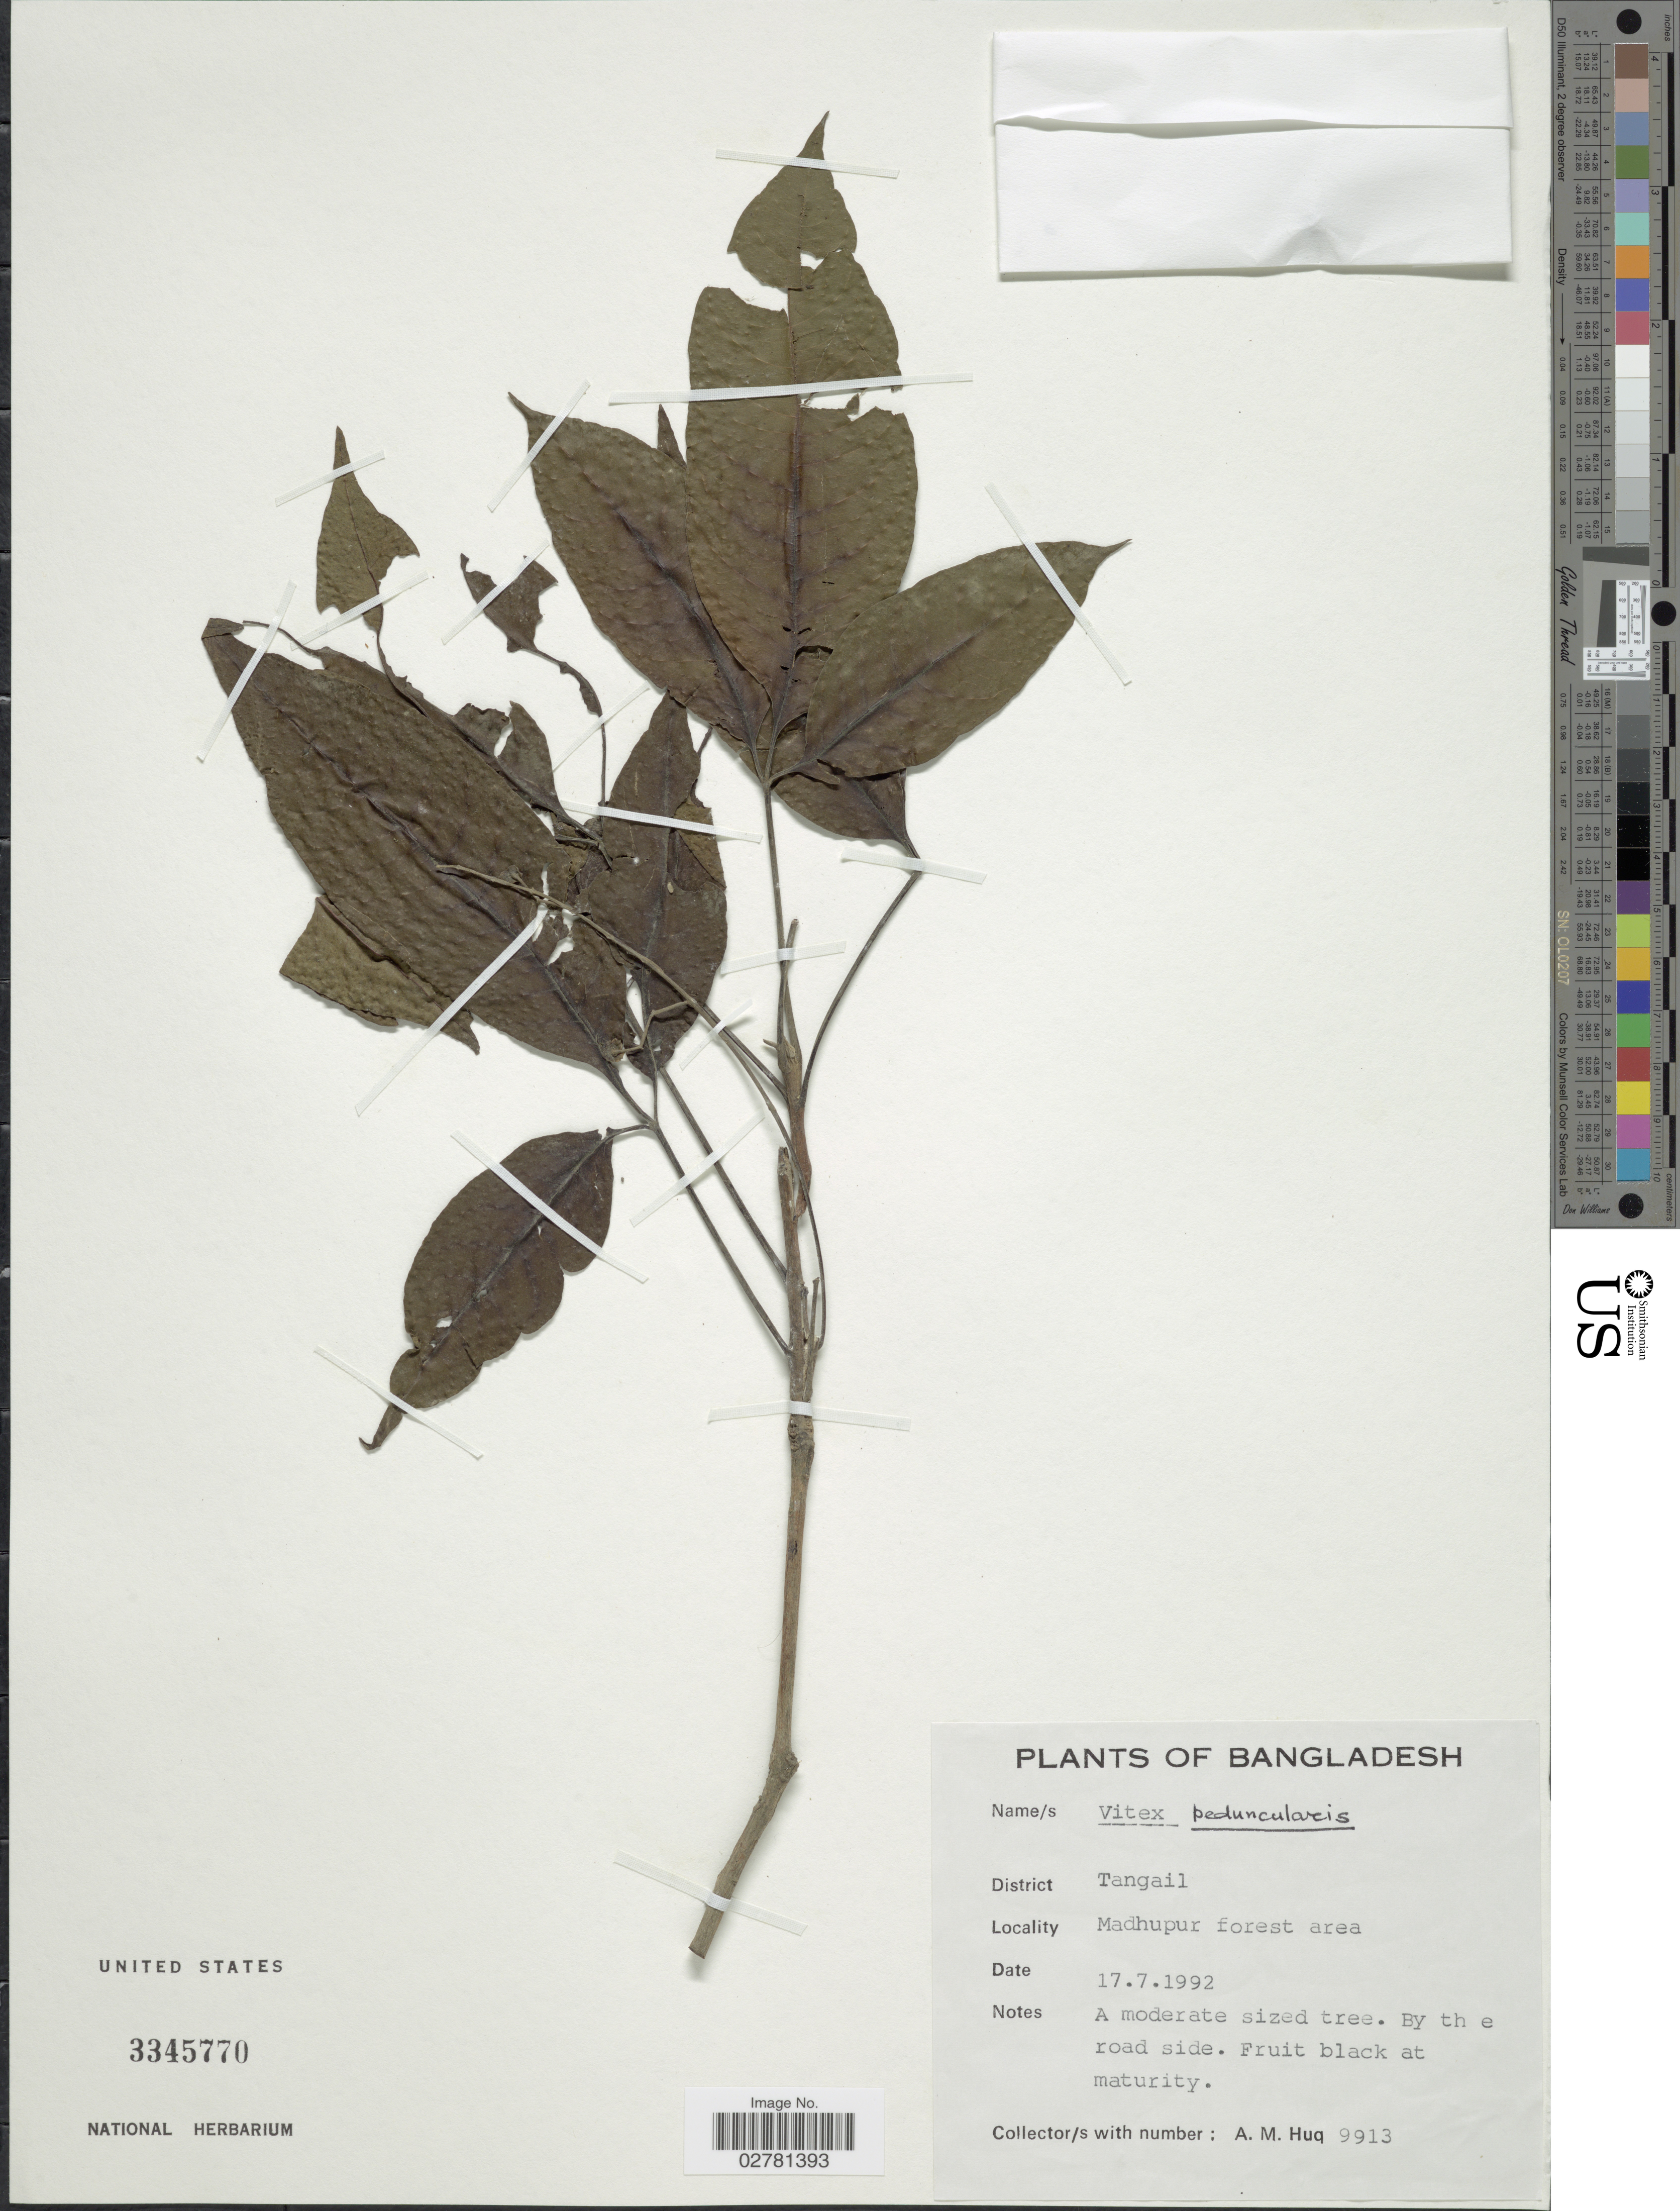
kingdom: Plantae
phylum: Tracheophyta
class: Magnoliopsida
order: Lamiales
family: Lamiaceae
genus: Vitex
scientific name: Vitex peduncularis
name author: Wall.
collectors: A. M. Huq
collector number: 9913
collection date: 1992-07-17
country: Bangladesh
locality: District Tangail. Madhupur forest area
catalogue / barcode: US 3345770